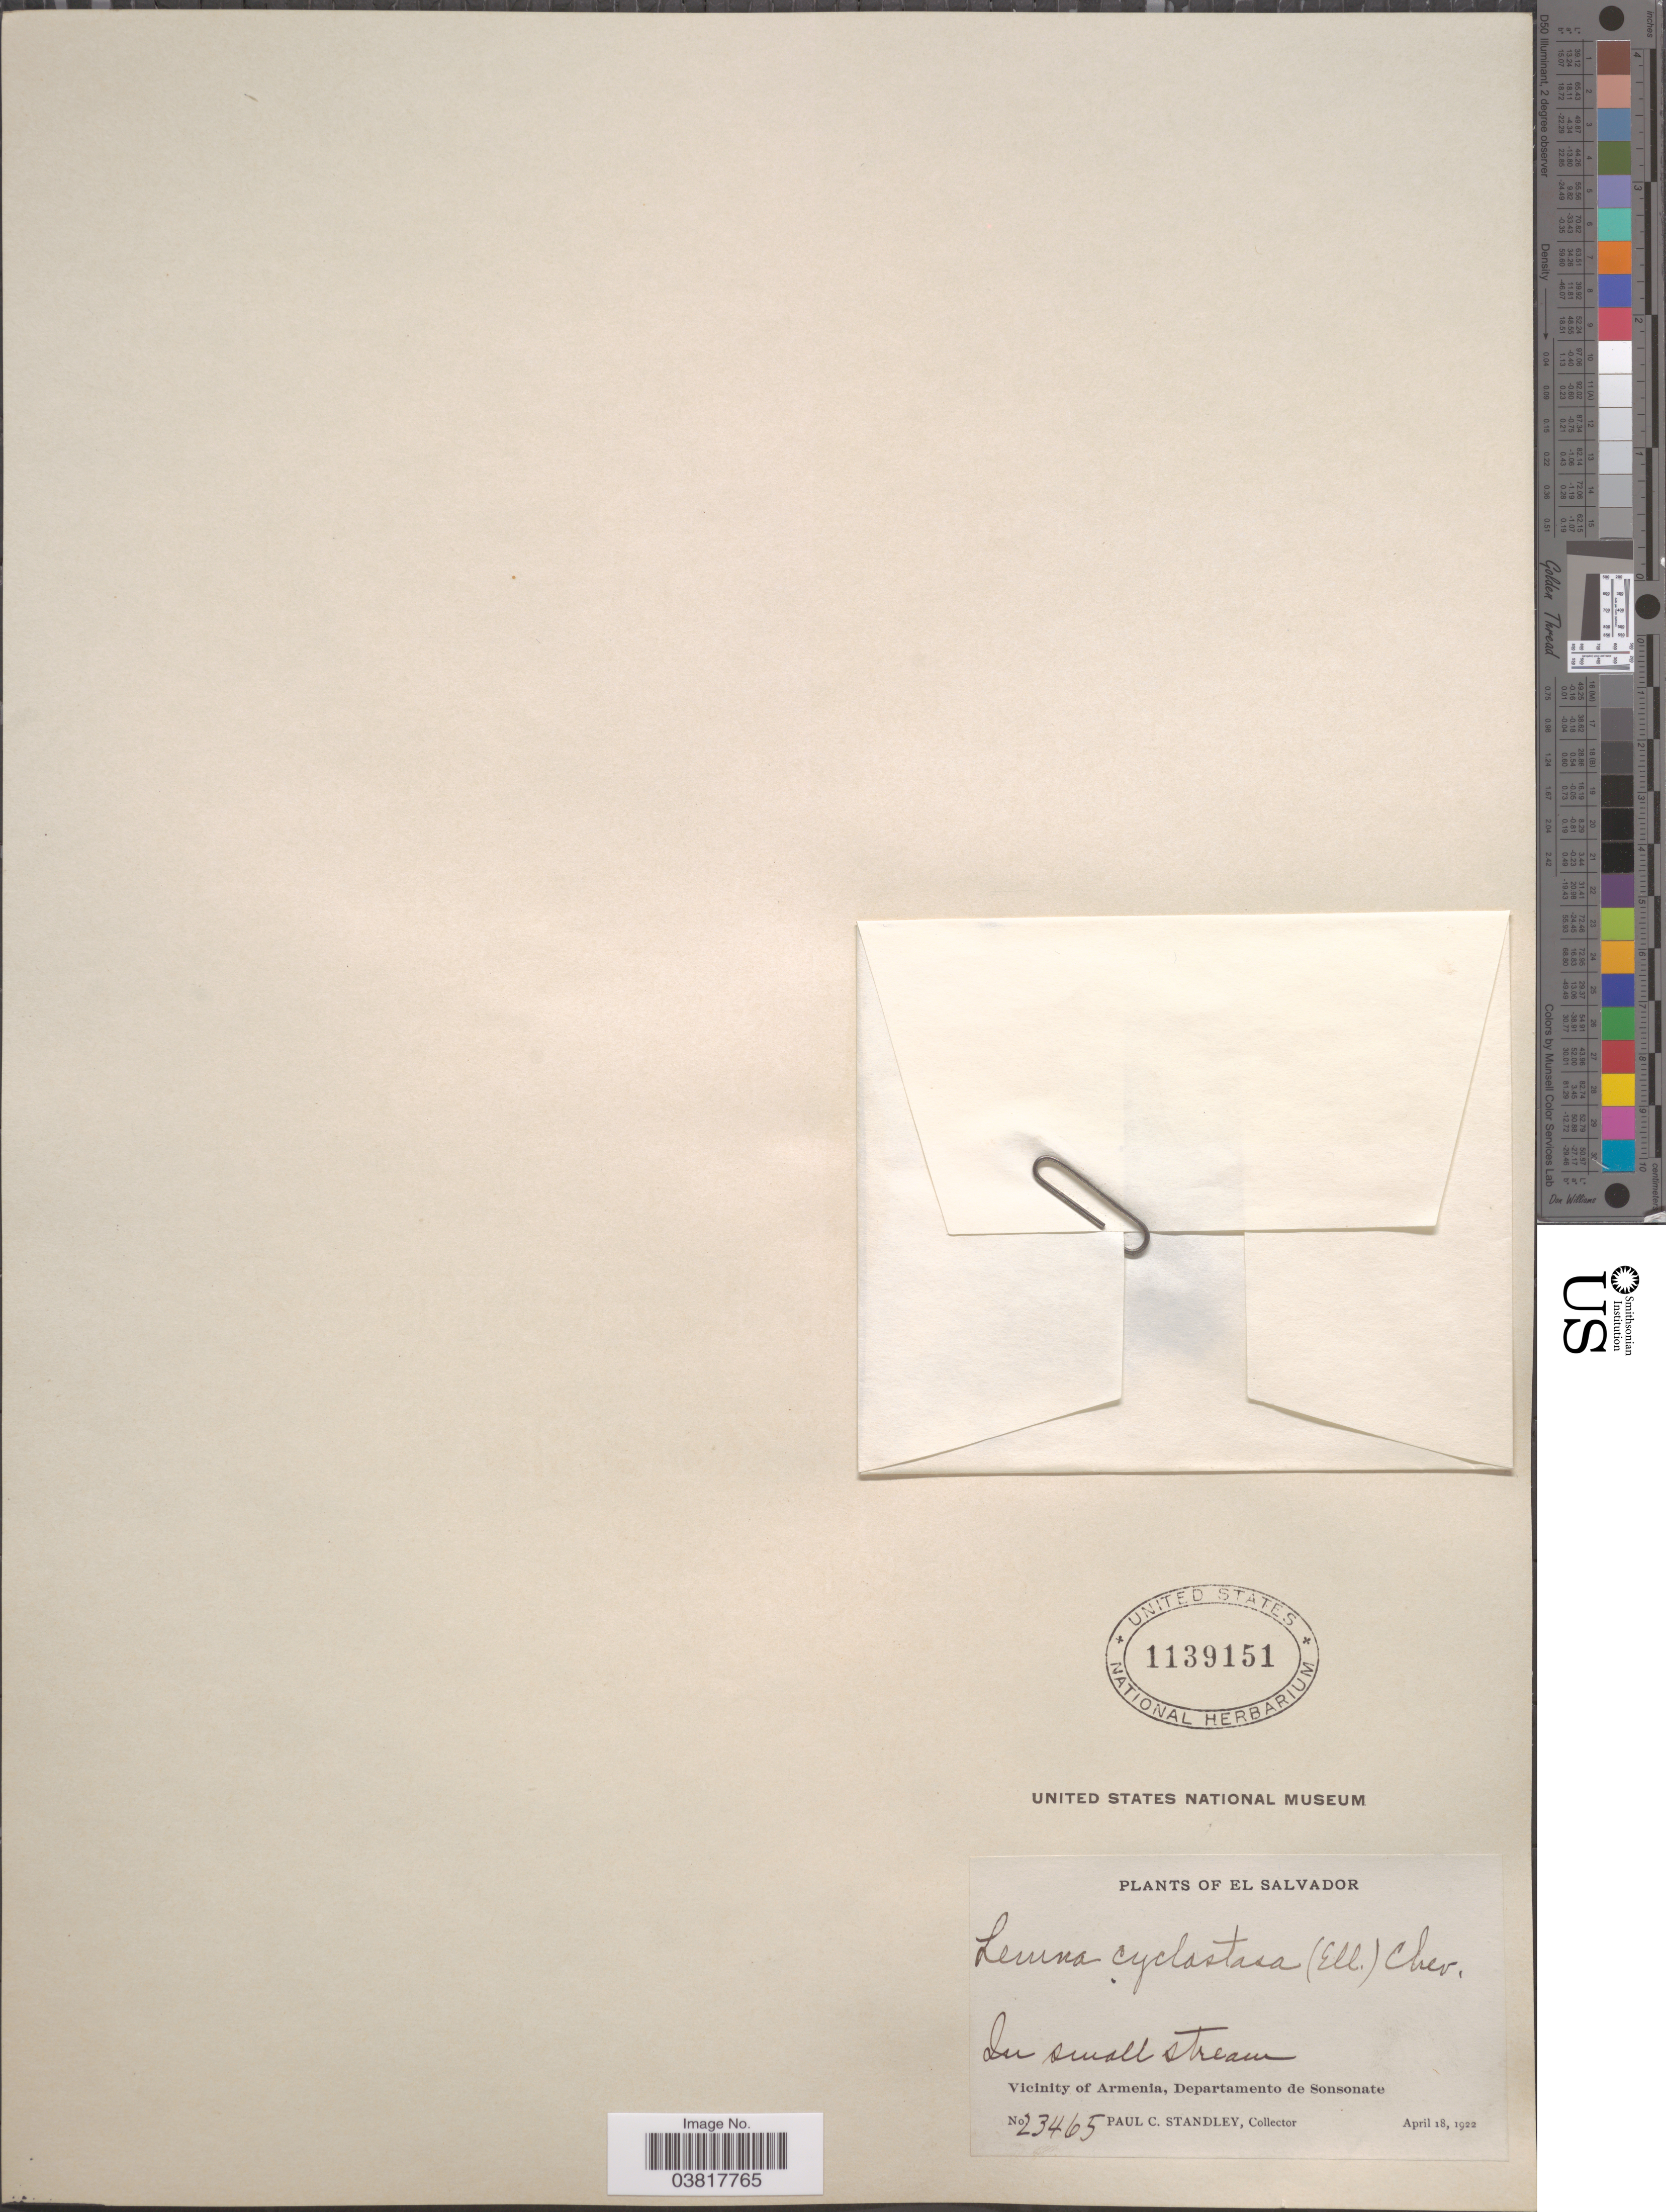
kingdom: Plantae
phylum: Tracheophyta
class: Liliopsida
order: Alismatales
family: Araceae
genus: Lemna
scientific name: Lemna cyclostasa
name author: (Elliott) Chevall. ex C.H. Thomps.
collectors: P. C. Standley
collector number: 23465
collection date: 1922-04-18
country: El Salvador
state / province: Sonsonate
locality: In small stream. Vicinity of Armenia, Departamento de Sonsonate.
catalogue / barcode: US 1139151